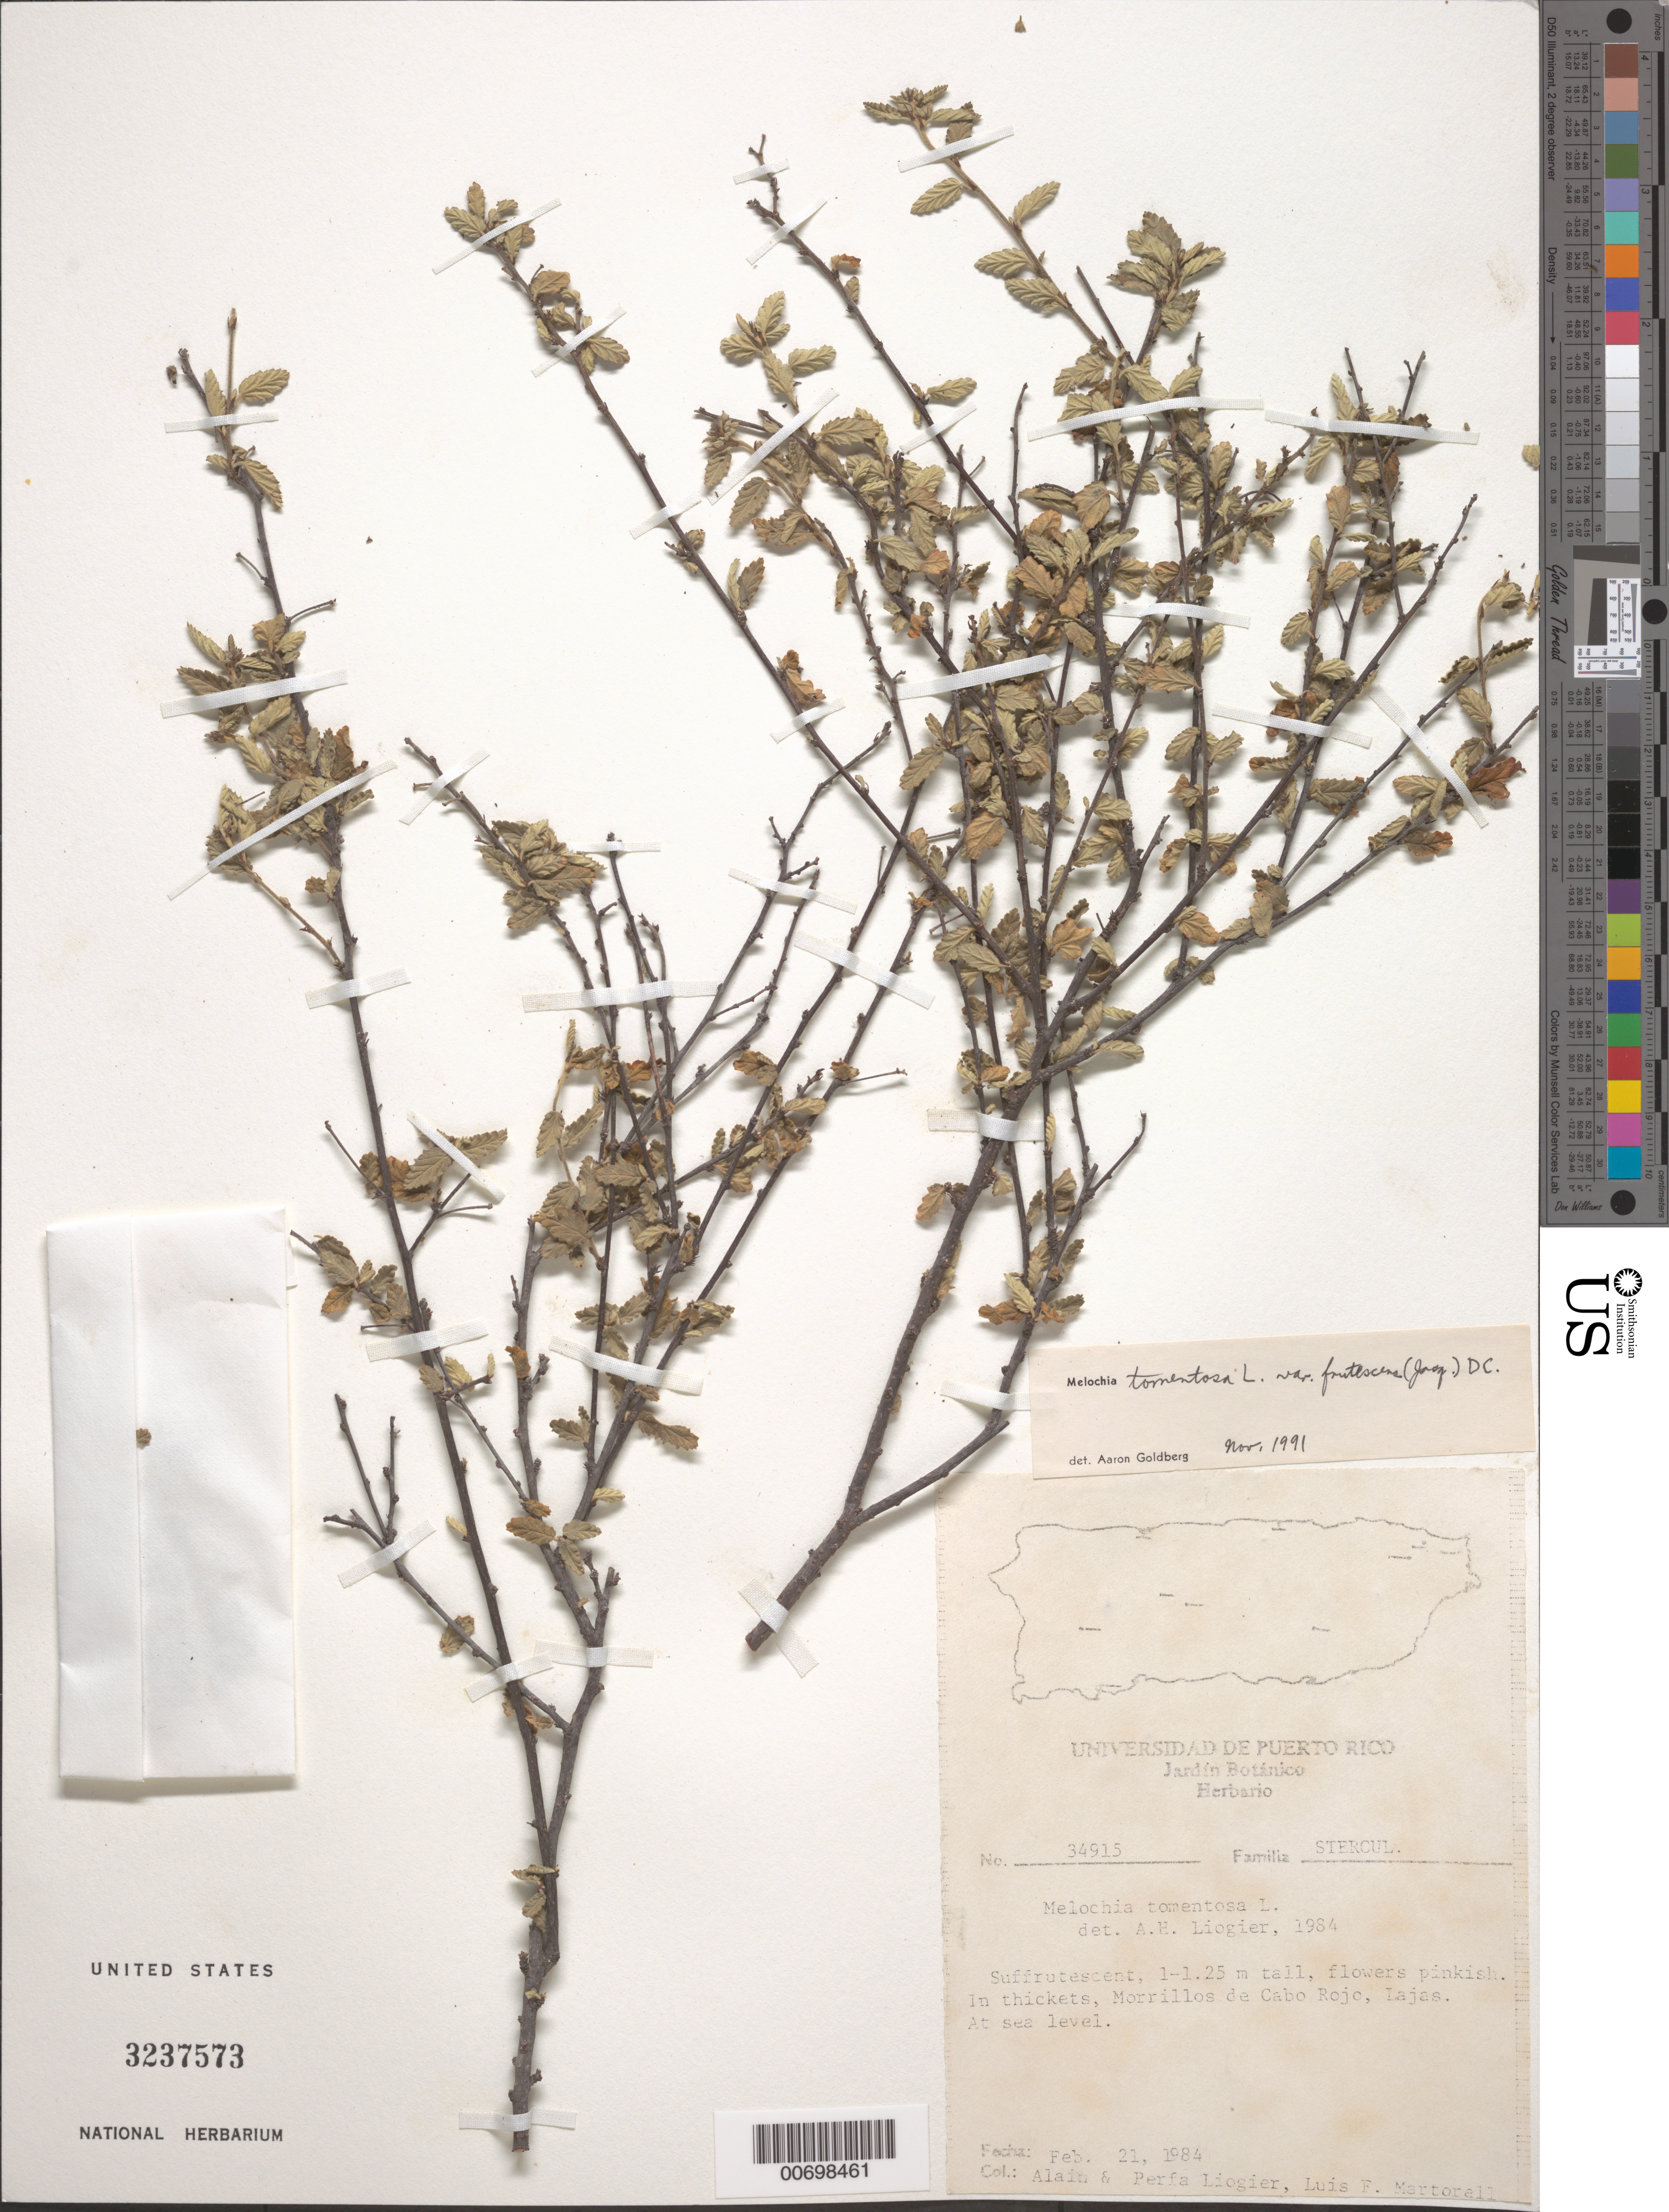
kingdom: Plantae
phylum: Tracheophyta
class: Magnoliopsida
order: Malvales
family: Malvaceae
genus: Melochia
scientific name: Melochia tomentosa var. frutescens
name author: DC.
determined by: Goldberg, Aaron, (US), NMNH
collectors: A. H. Liogier, M. P. Liogier & L. Martorell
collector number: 34915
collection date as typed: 21 Feb 1984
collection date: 1984-02-21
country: Puerto Rico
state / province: Cabo Rojo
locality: Morrillos de Cabo Rojo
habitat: Thickets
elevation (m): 0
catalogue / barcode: US 3237573